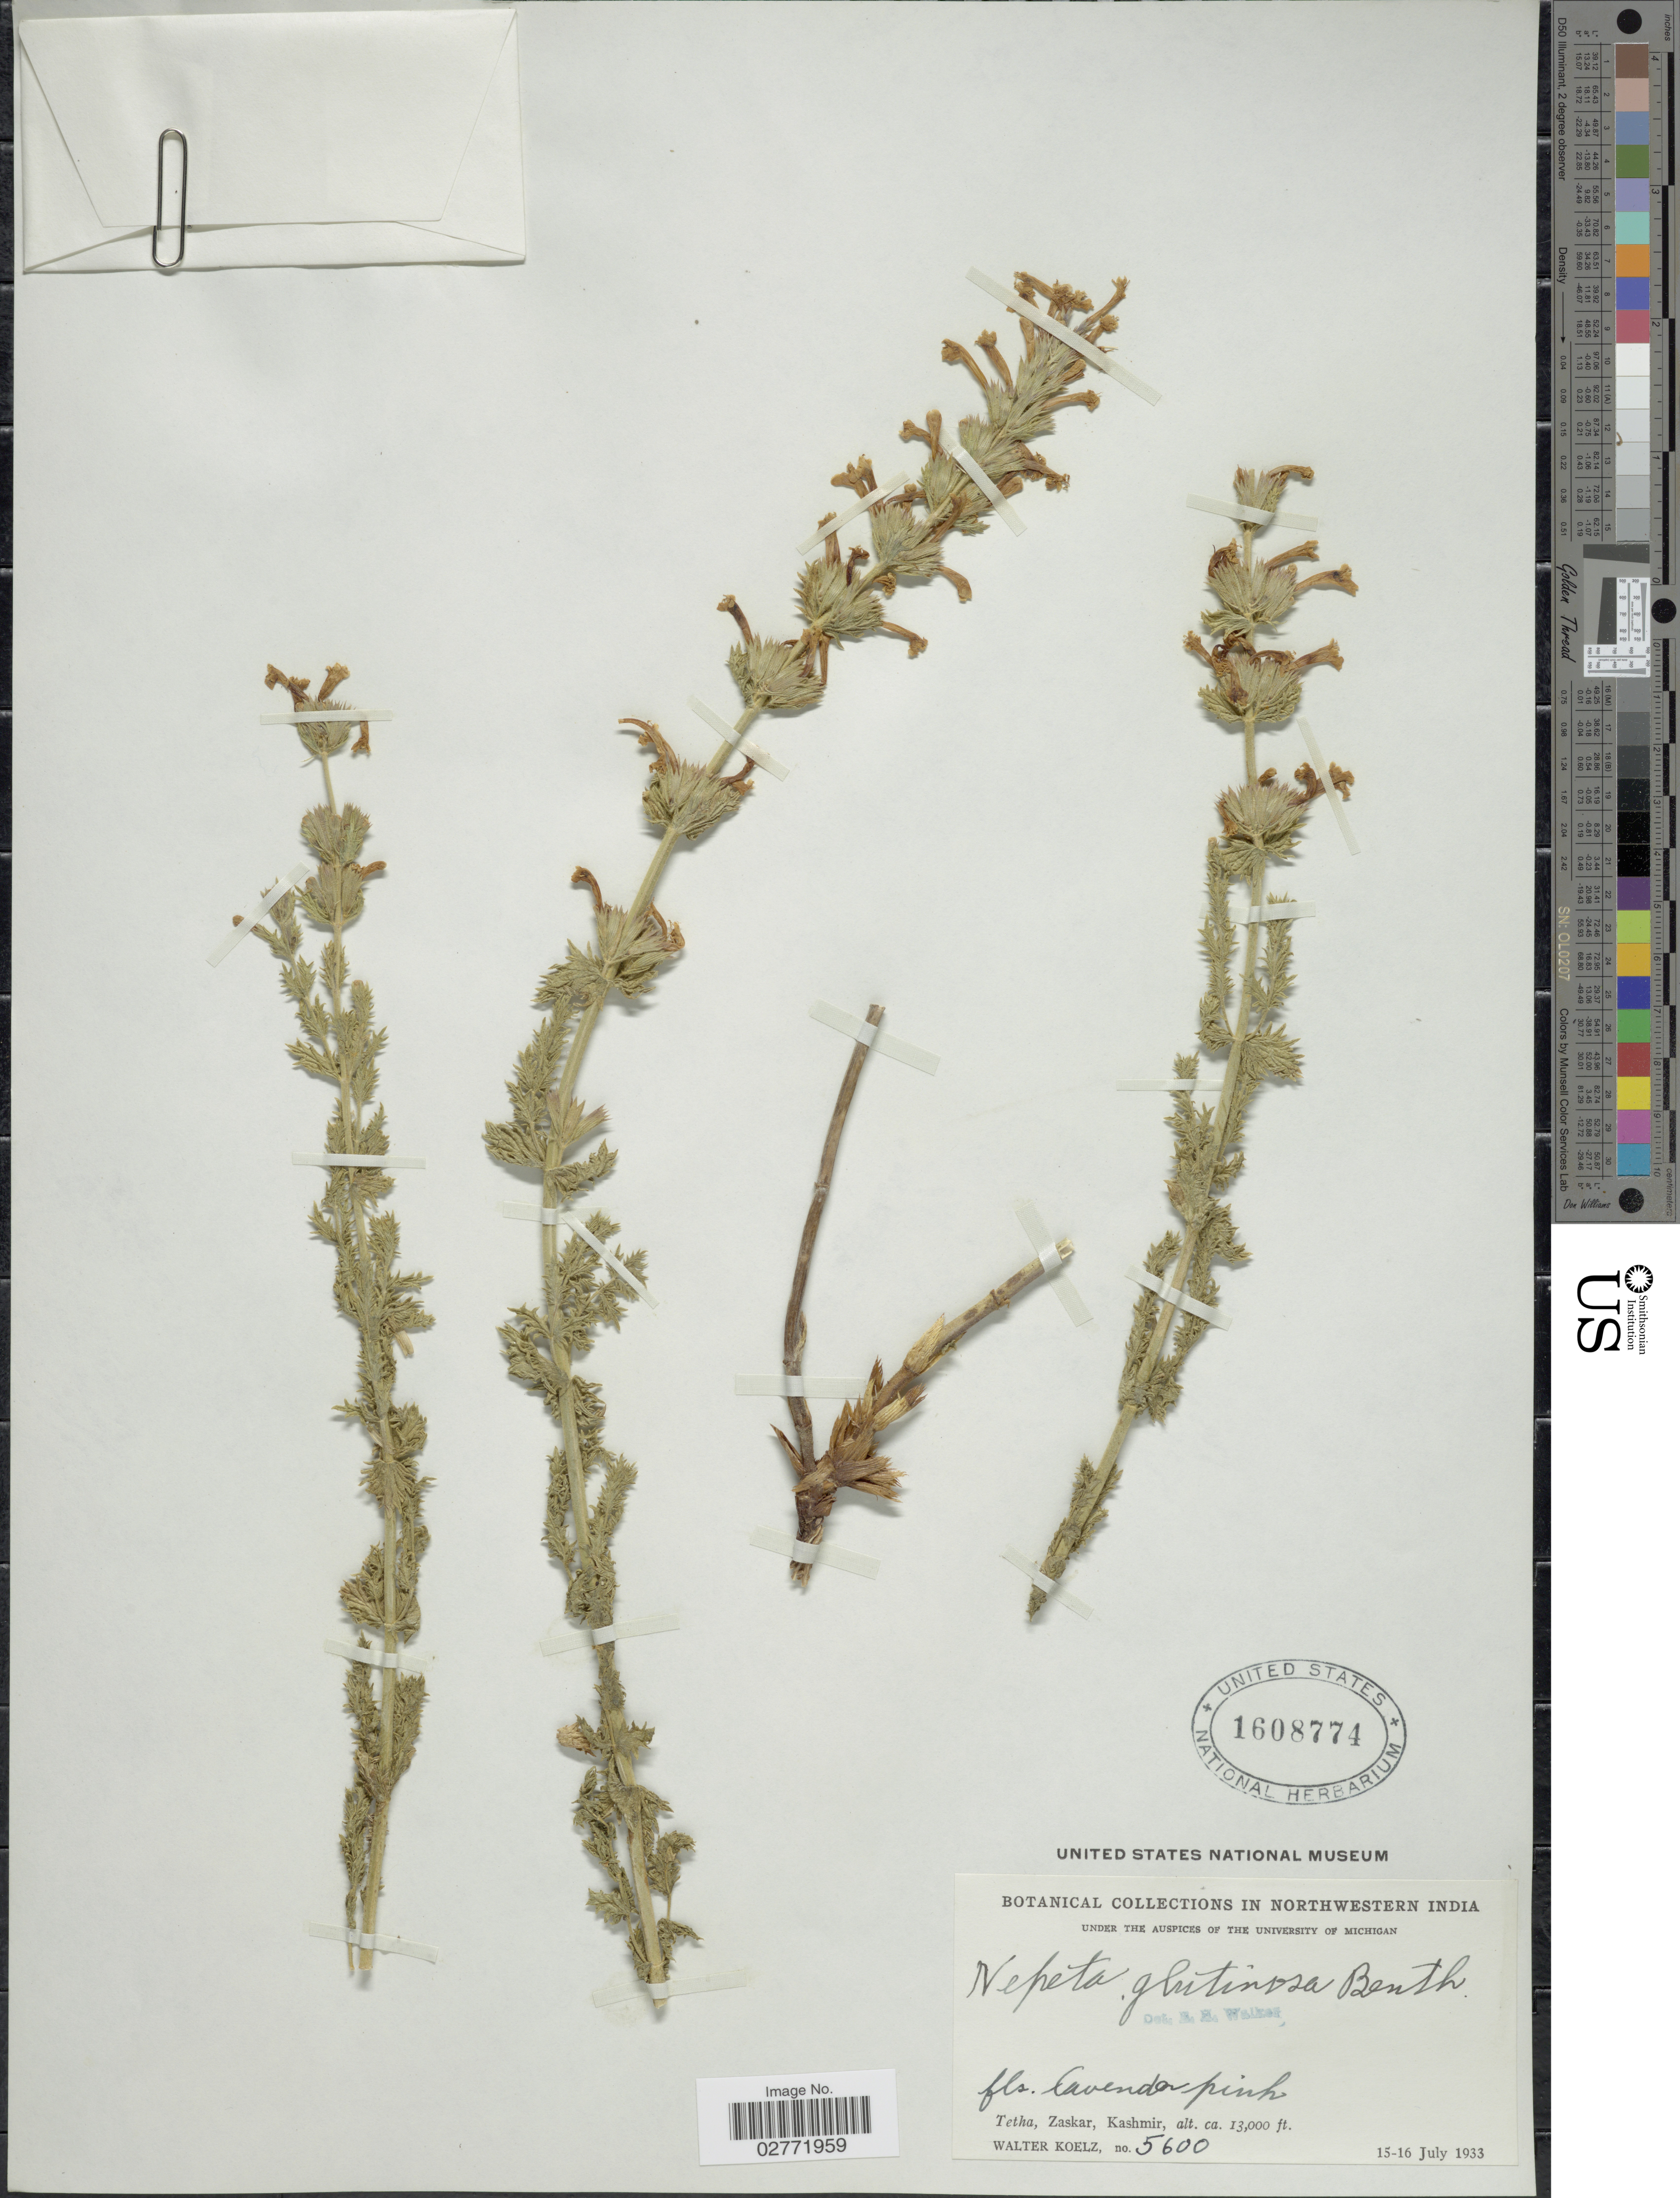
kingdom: Plantae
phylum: Tracheophyta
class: Magnoliopsida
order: Lamiales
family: Lamiaceae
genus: Nepeta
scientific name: Nepeta glutinosa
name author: Benth.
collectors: W. N. Koelz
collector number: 5600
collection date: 1933-07-15/1933-07-16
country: India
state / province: Jammu and Kashmir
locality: Northwestern India, Tetha, Zaskar, Kashmir.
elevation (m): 3962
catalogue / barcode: US 1608774